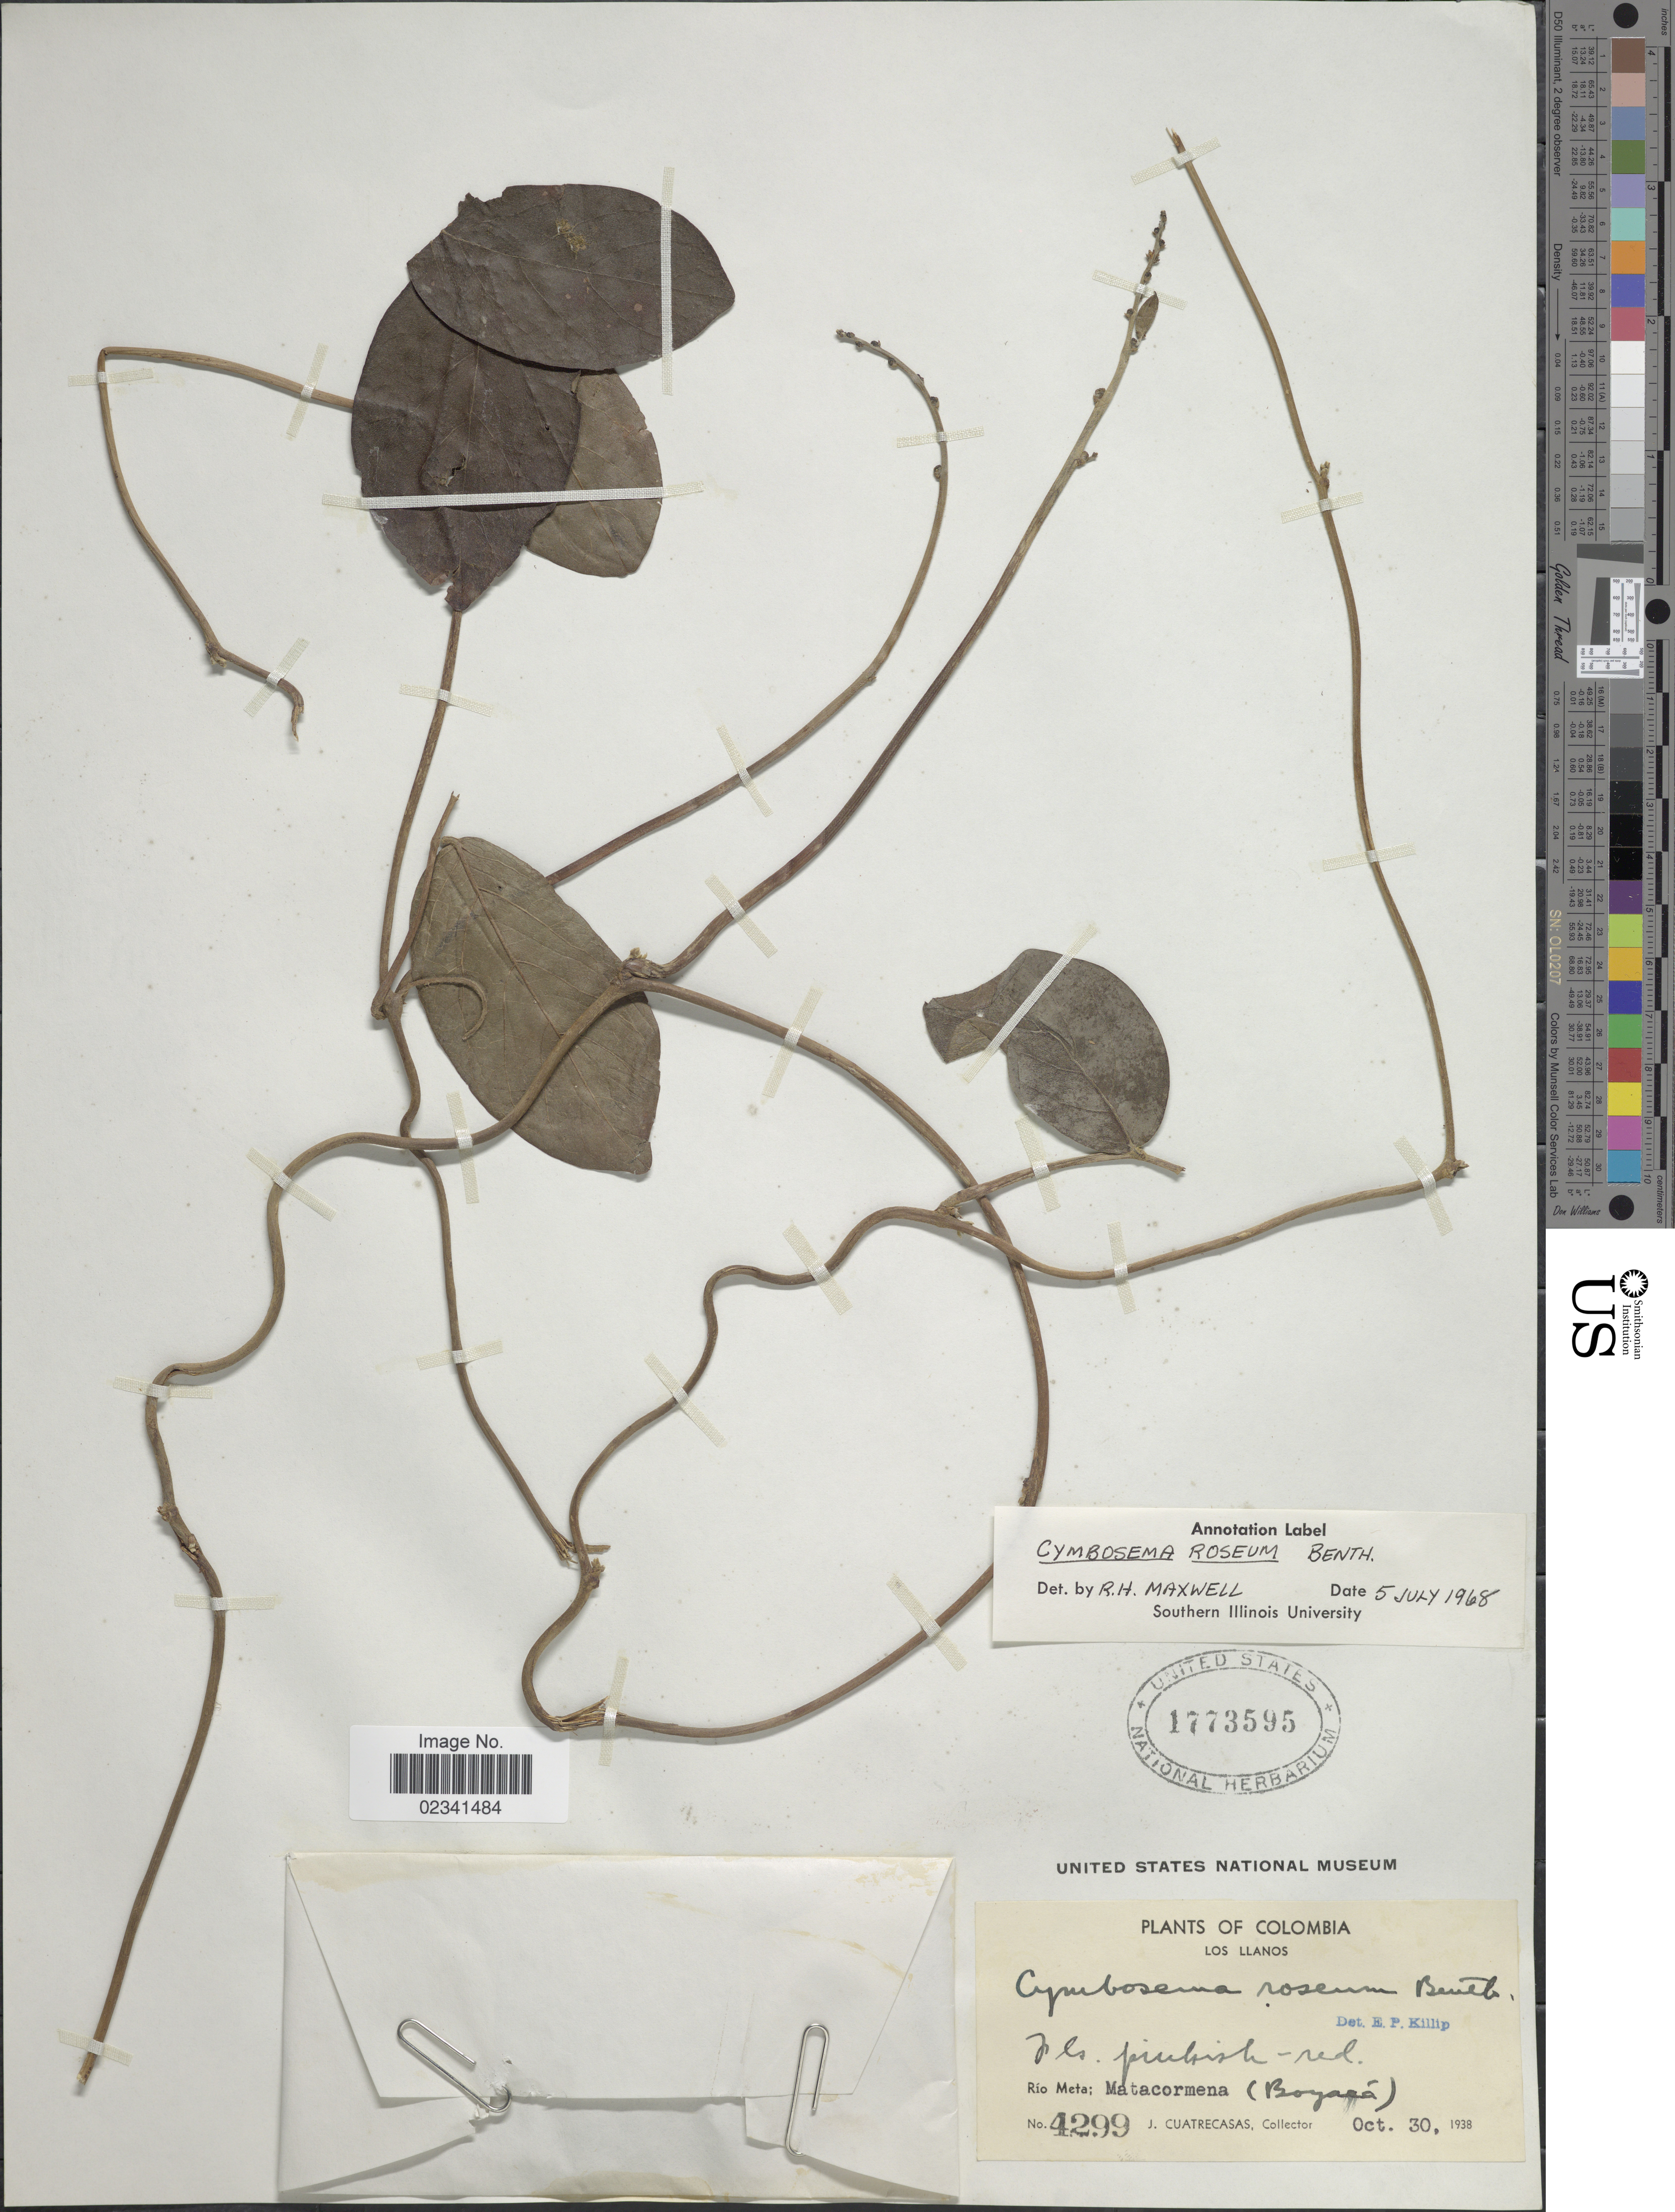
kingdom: Plantae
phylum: Tracheophyta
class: Magnoliopsida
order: Fabales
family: Fabaceae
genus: Cymbosema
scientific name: Cymbosema roseum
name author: Benth.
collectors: J. Cuatrecasas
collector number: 4299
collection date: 1938-10-30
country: Colombia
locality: Los Llanos, Rio Meta: Matacormena (Boyaca)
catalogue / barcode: US 1773595